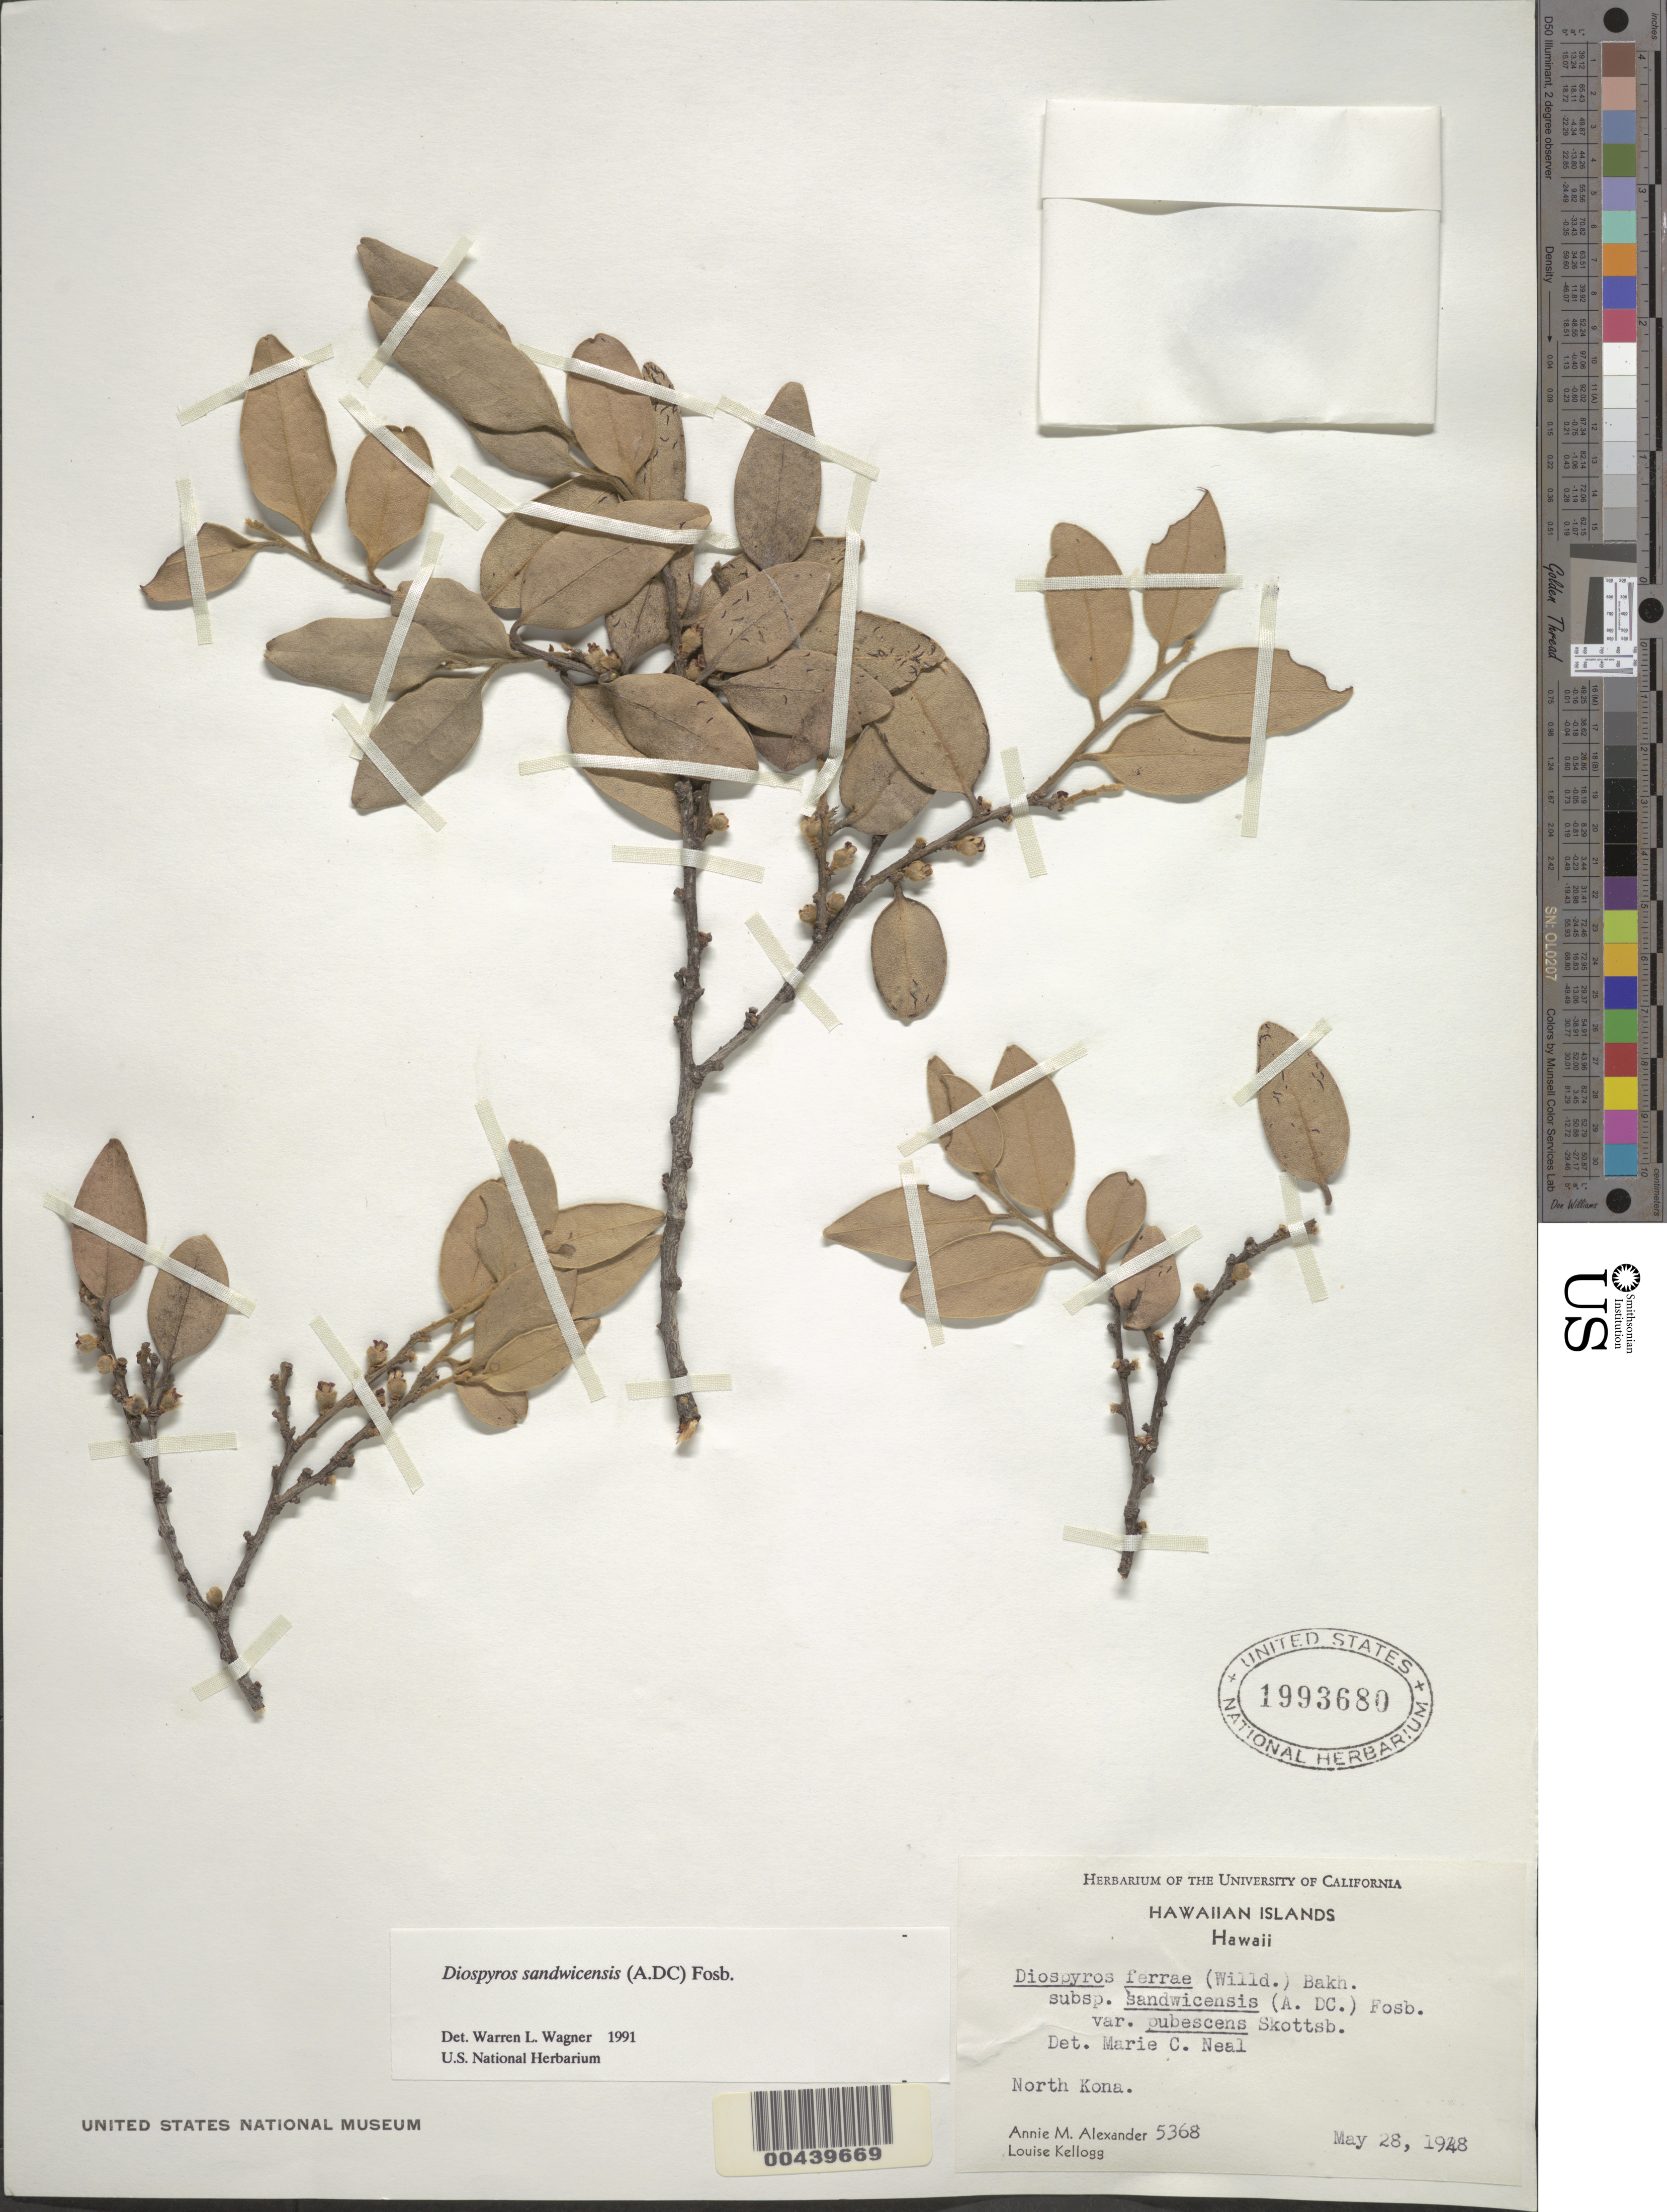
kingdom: Plantae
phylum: Tracheophyta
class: Magnoliopsida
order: Ericales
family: Ebenaceae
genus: Diospyros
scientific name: Diospyros sandwicensis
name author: (A. DC.) Fosberg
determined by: Wagner, W. L., (BOT), Smithsonian Institution - National Museum of Natural History (UNITED STATES)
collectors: A. M. Alexander & L. Kellogg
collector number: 5368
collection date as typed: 28 May 1948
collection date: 1948-05-28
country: United States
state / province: Hawaii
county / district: Honolulu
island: Oahu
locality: N Kona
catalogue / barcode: US 1993680